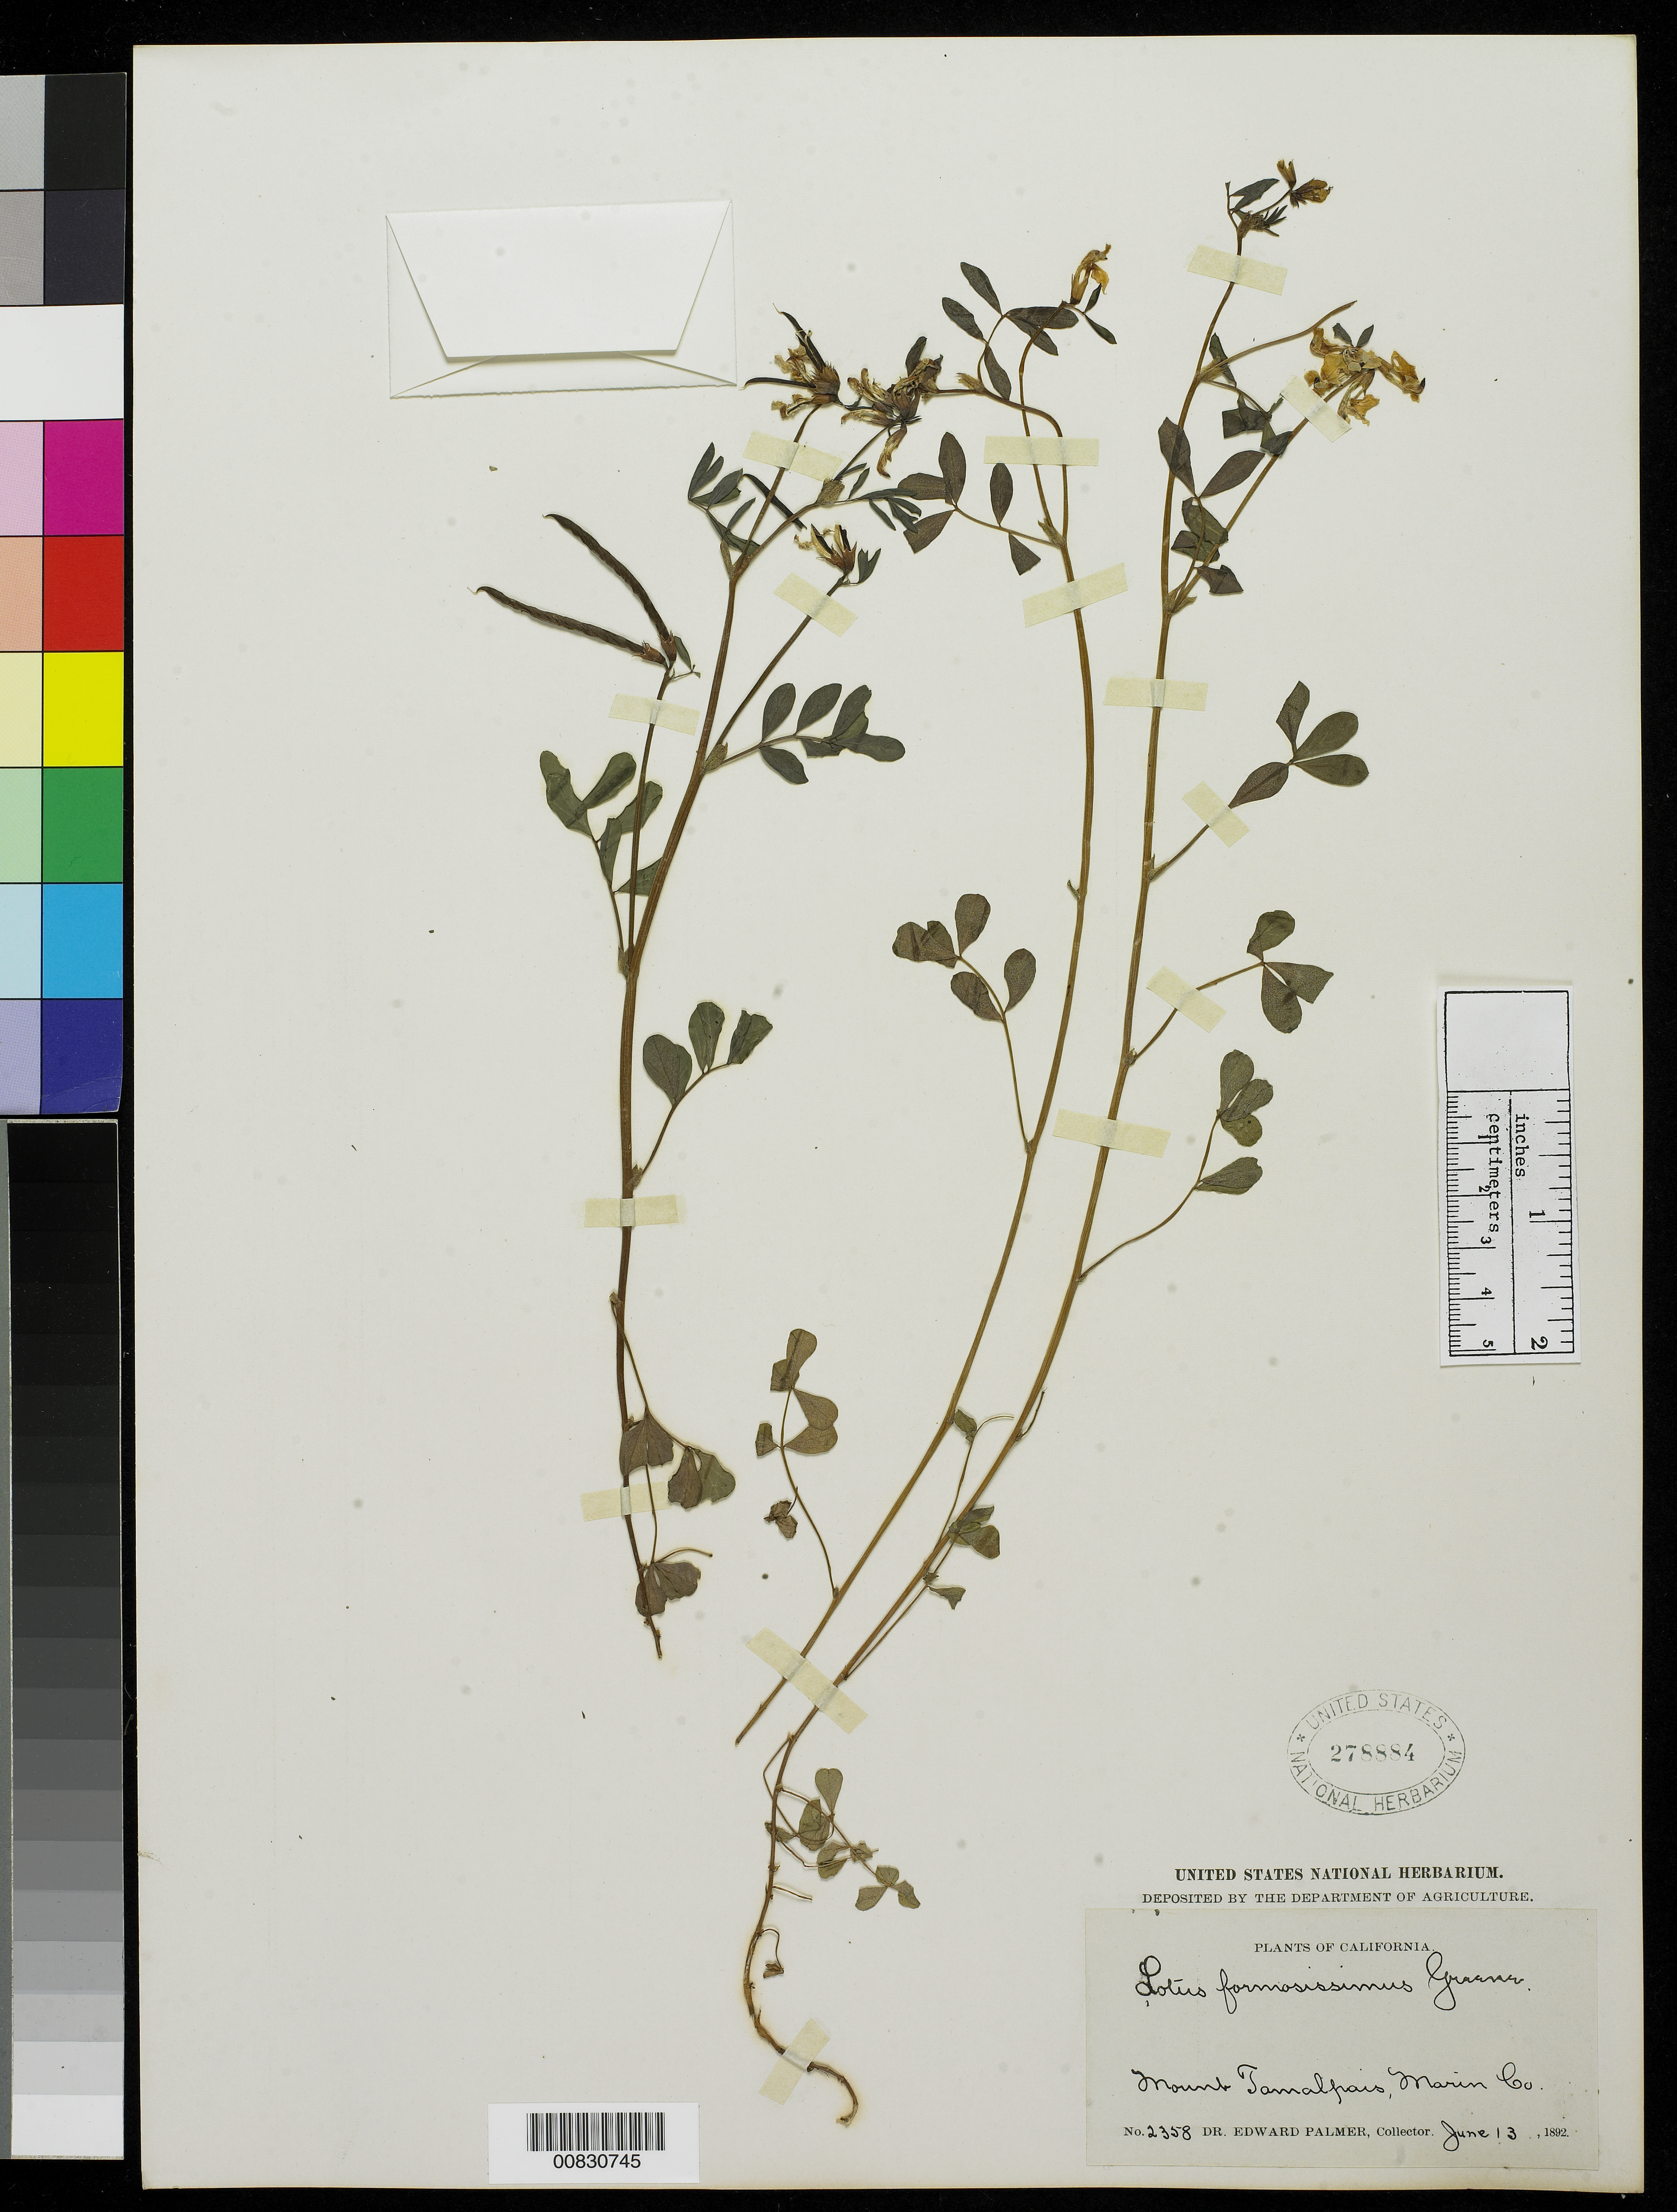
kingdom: Plantae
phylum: Tracheophyta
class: Magnoliopsida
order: Fabales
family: Fabaceae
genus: Hosackia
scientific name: Hosackia gracilis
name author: Benth.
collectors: E. Palmer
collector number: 2358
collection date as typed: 13 Jun 1892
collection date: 1892-06-13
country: United States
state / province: California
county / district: Marin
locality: Mount Tamalpais, Marin County, California.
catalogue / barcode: US 278884